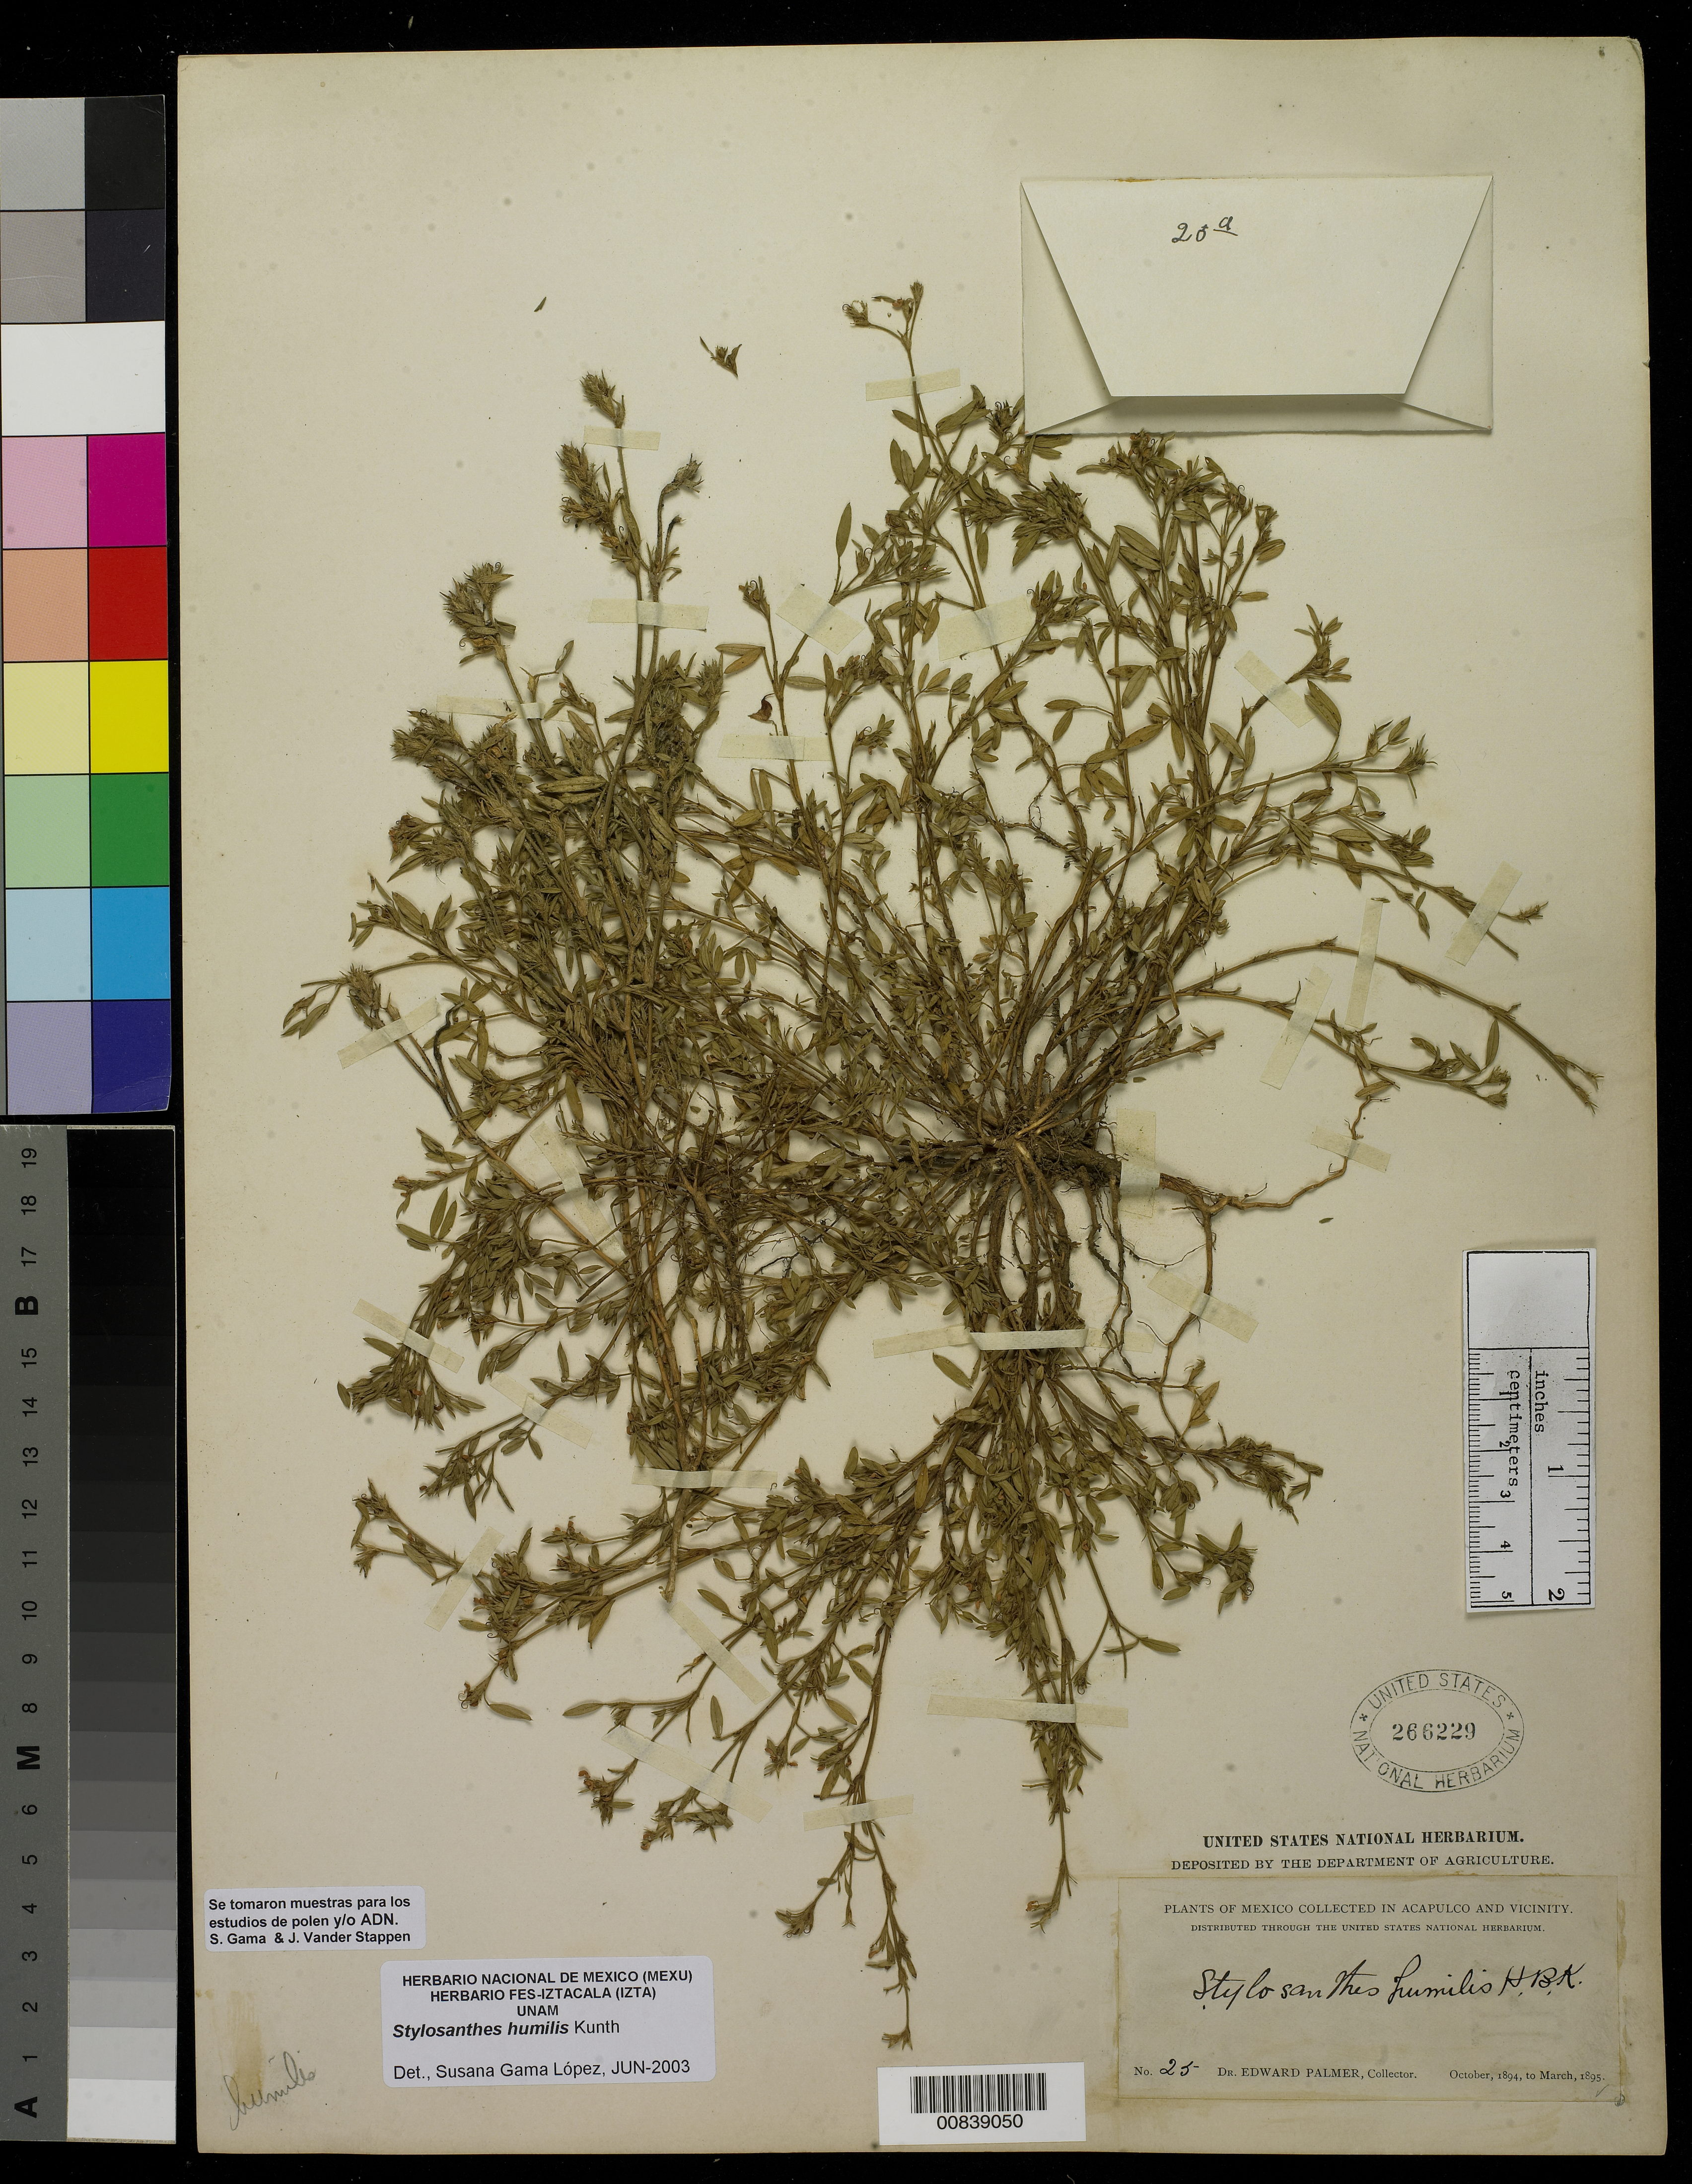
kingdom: Plantae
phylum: Tracheophyta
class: Magnoliopsida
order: Fabales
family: Fabaceae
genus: Stylosanthes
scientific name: Stylosanthes humilis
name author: Kunth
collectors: E. Palmer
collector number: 25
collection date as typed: Oct 1894 to -- Mar 1895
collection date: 1894-10/1895-03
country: Mexico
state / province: Guerrero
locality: Acapulco, Guerrero and vicinity.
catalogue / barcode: US 266229